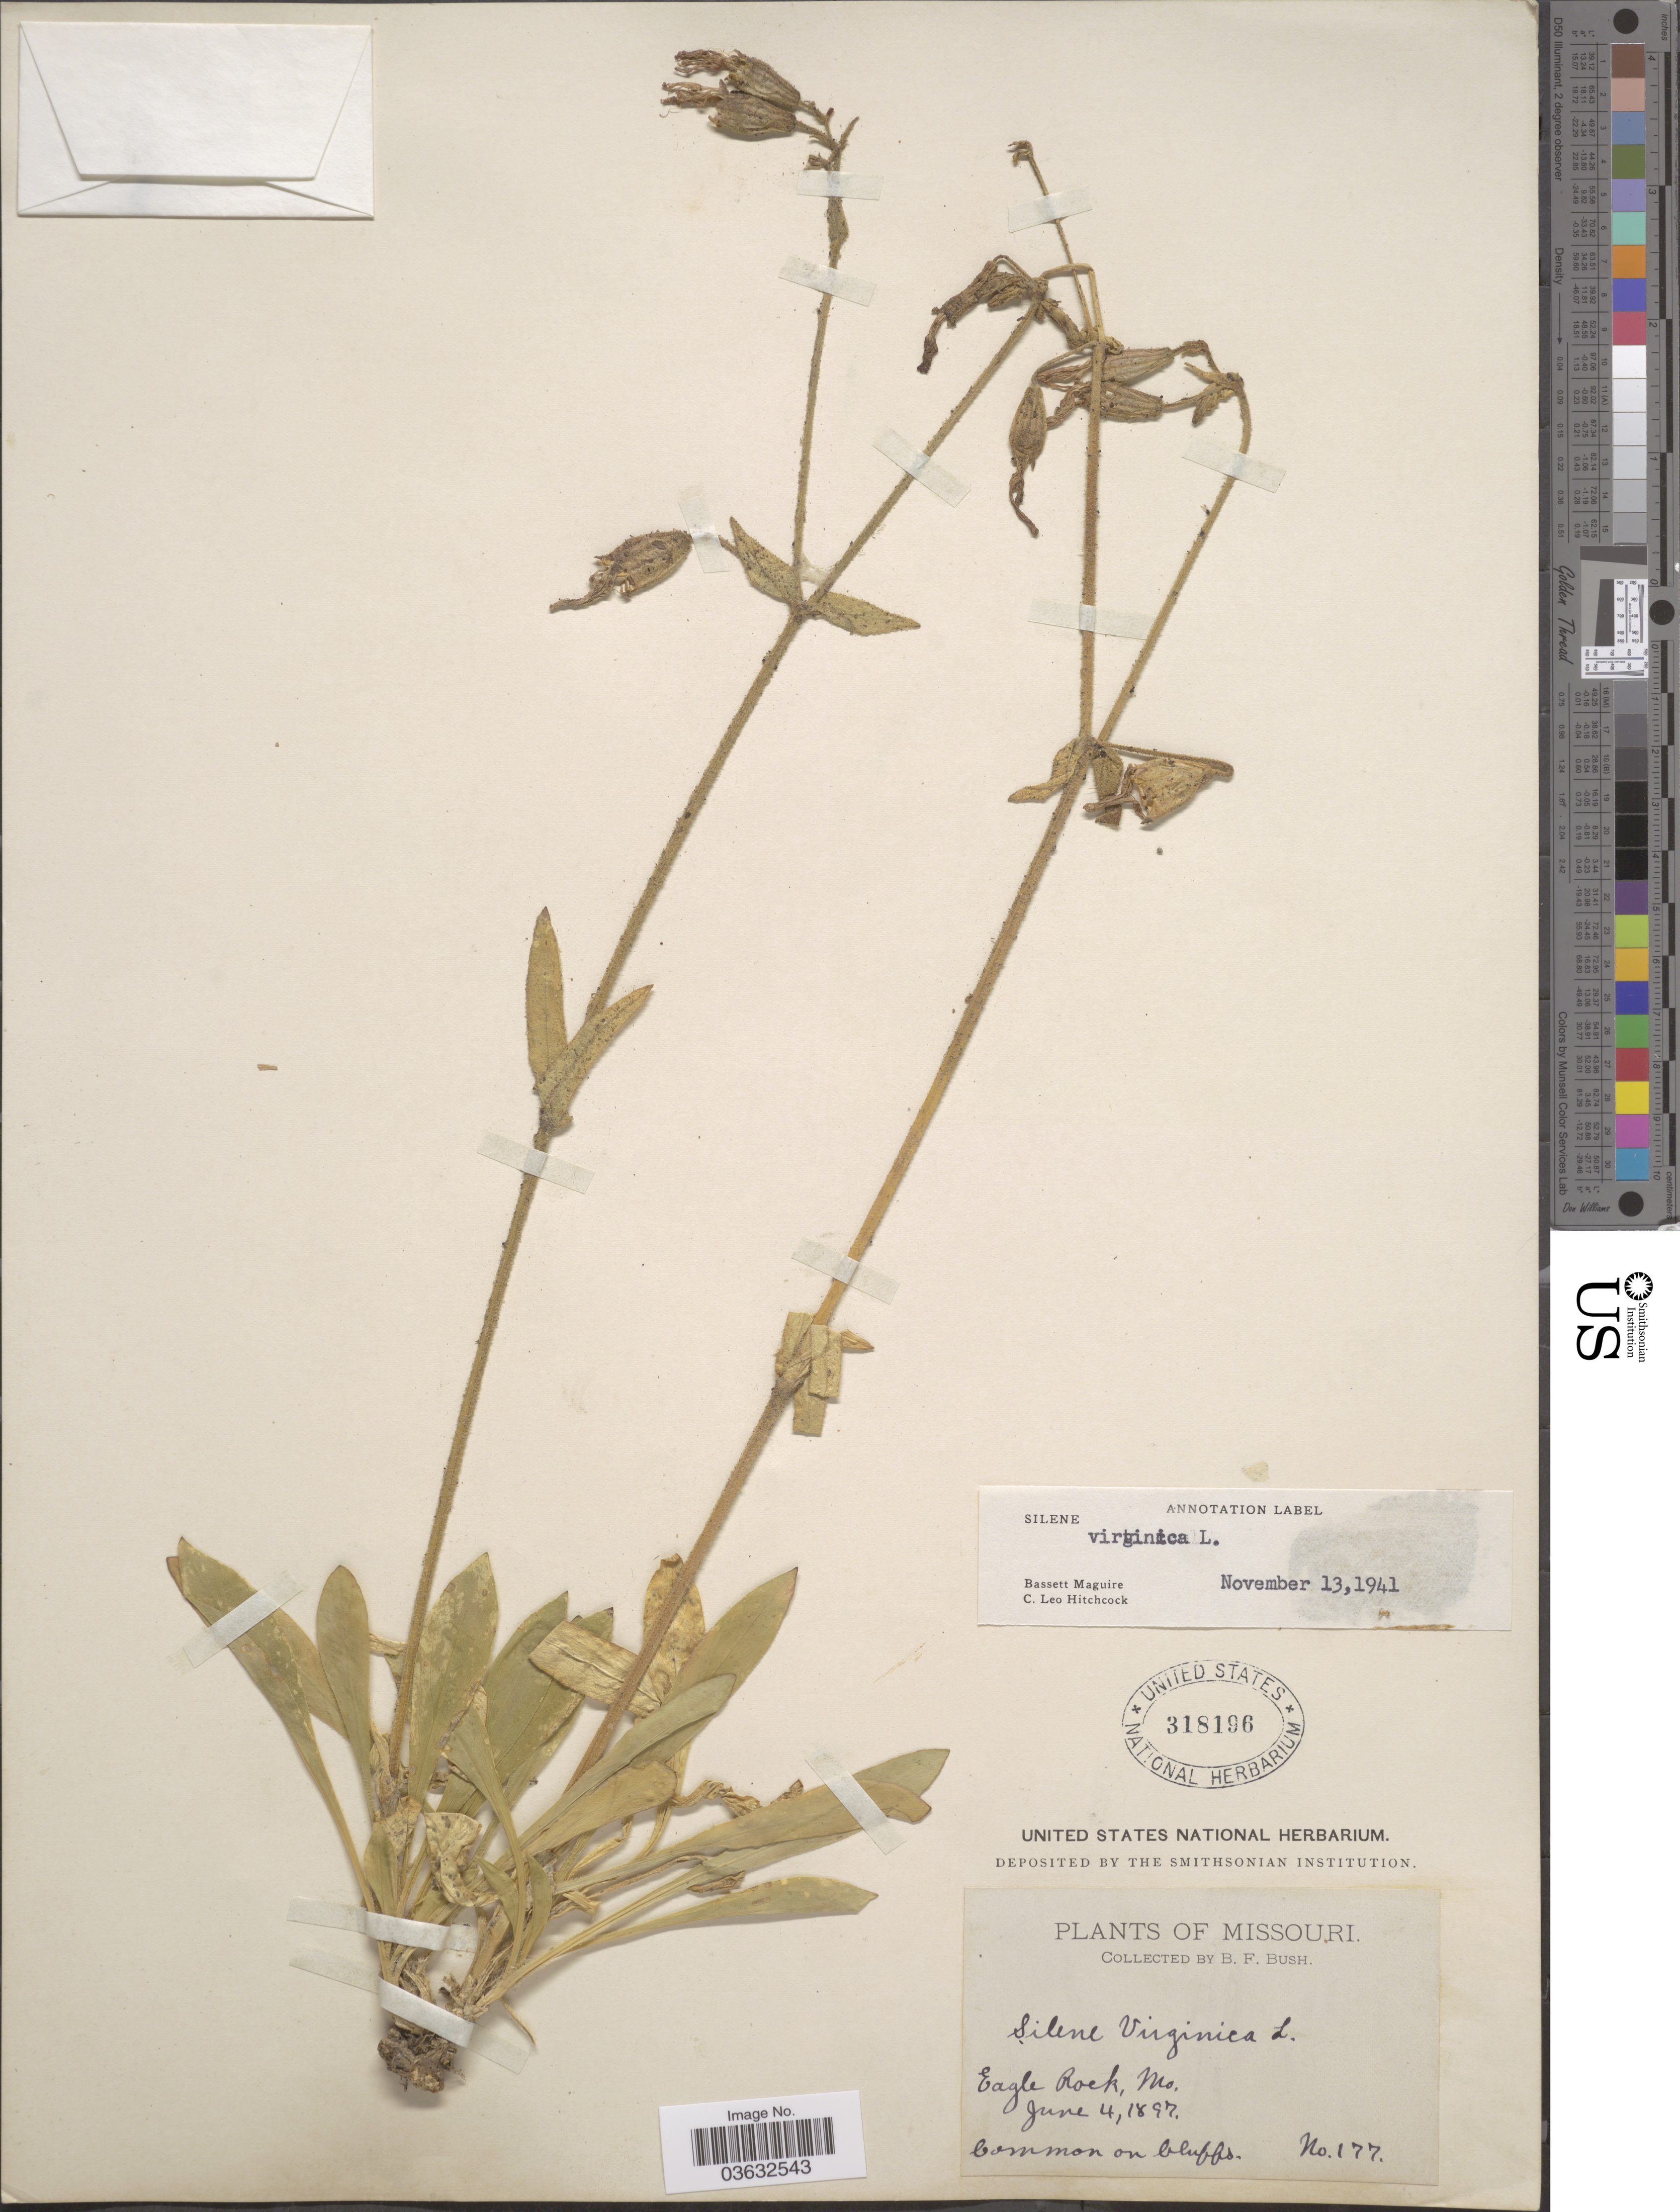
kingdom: Plantae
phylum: Tracheophyta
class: Magnoliopsida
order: Caryophyllales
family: Caryophyllaceae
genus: Silene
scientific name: Silene virginica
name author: L.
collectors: B. F. Bush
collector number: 177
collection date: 1897-06-04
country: United States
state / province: Missouri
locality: Eagle Rock.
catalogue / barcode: US 318196